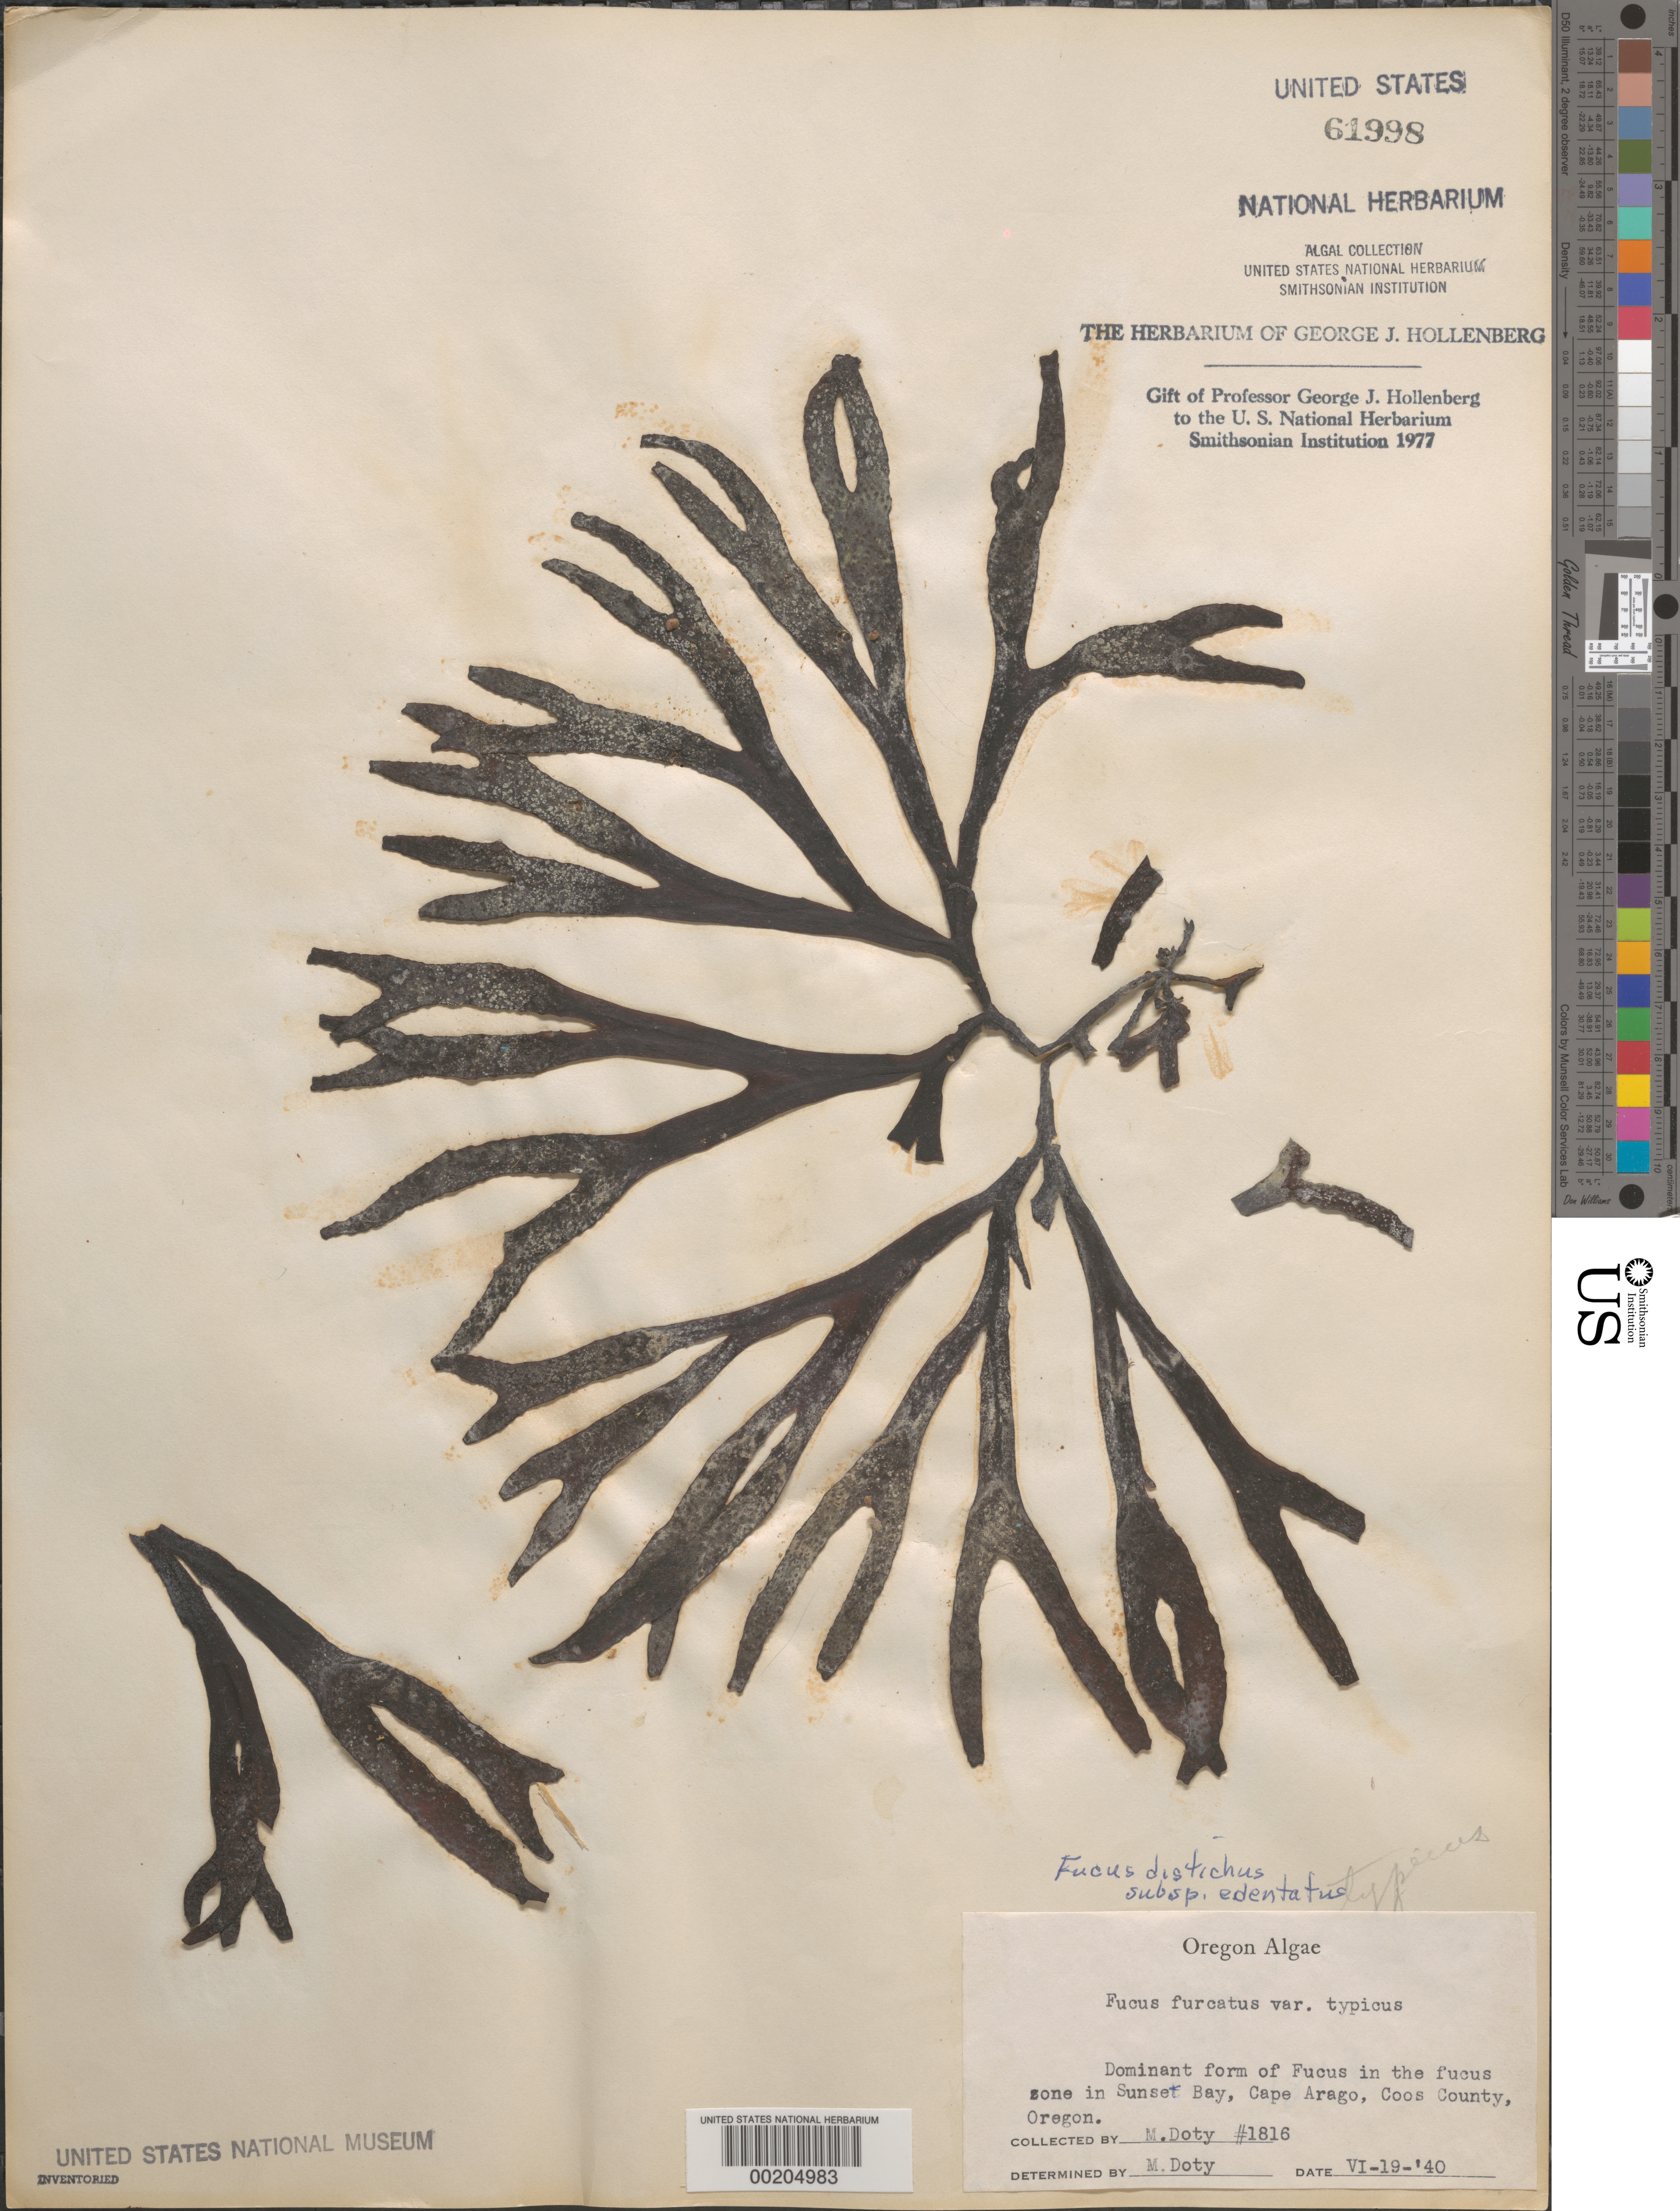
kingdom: Chromista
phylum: Ochrophyta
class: Phaeophyceae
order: Fucales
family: Fucaceae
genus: Fucus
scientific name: Fucus distichus subsp. edentatus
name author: (Bach. Pyl.) H.T. Powell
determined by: Hollenberg, George J.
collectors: M. S. Doty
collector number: MSD 1816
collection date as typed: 19 Jun 1940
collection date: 1940-06-19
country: United States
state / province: Oregon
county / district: Coos County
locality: Sunset Bay, Cape Arago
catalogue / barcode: US 61998